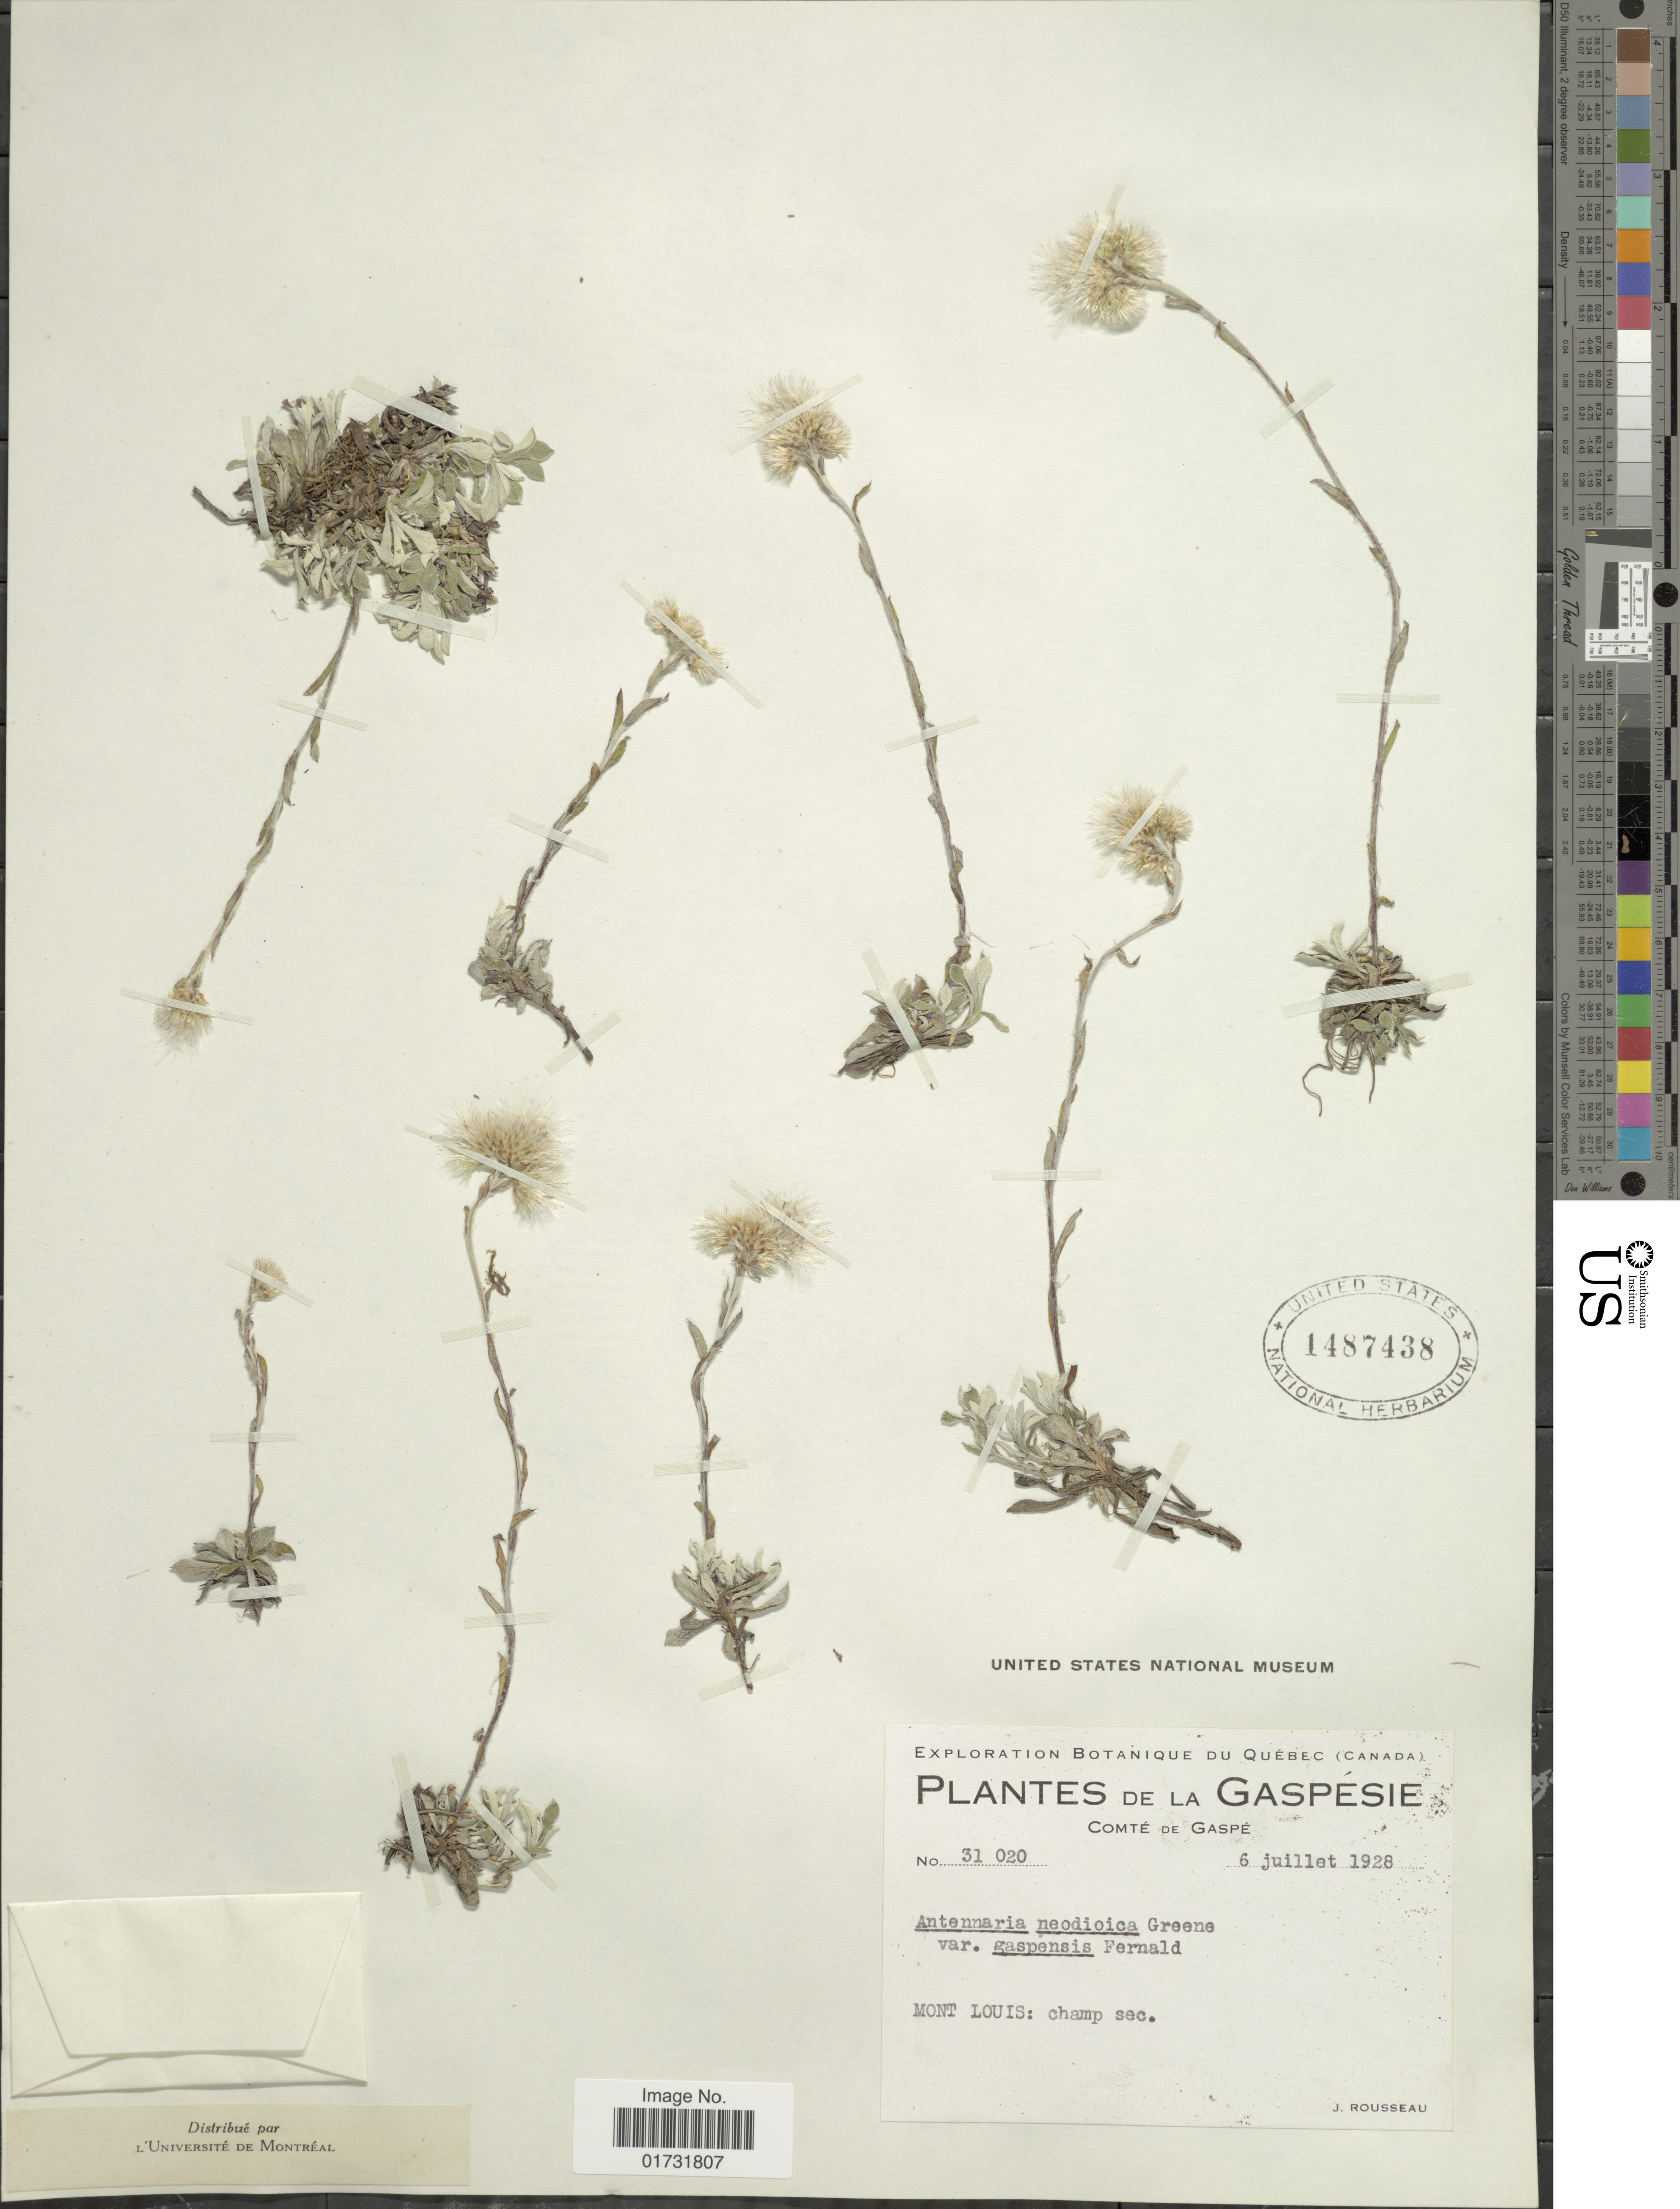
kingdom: Plantae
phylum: Tracheophyta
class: Magnoliopsida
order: Asterales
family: Asteraceae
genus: Antennaria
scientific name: Antennaria neodioica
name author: Greene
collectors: E. Palmer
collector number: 2601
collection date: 1892-07-28/1892-07-31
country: United States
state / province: California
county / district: Siskiyou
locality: Near Edgewood, Siskiyou Co.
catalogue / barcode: US 278990